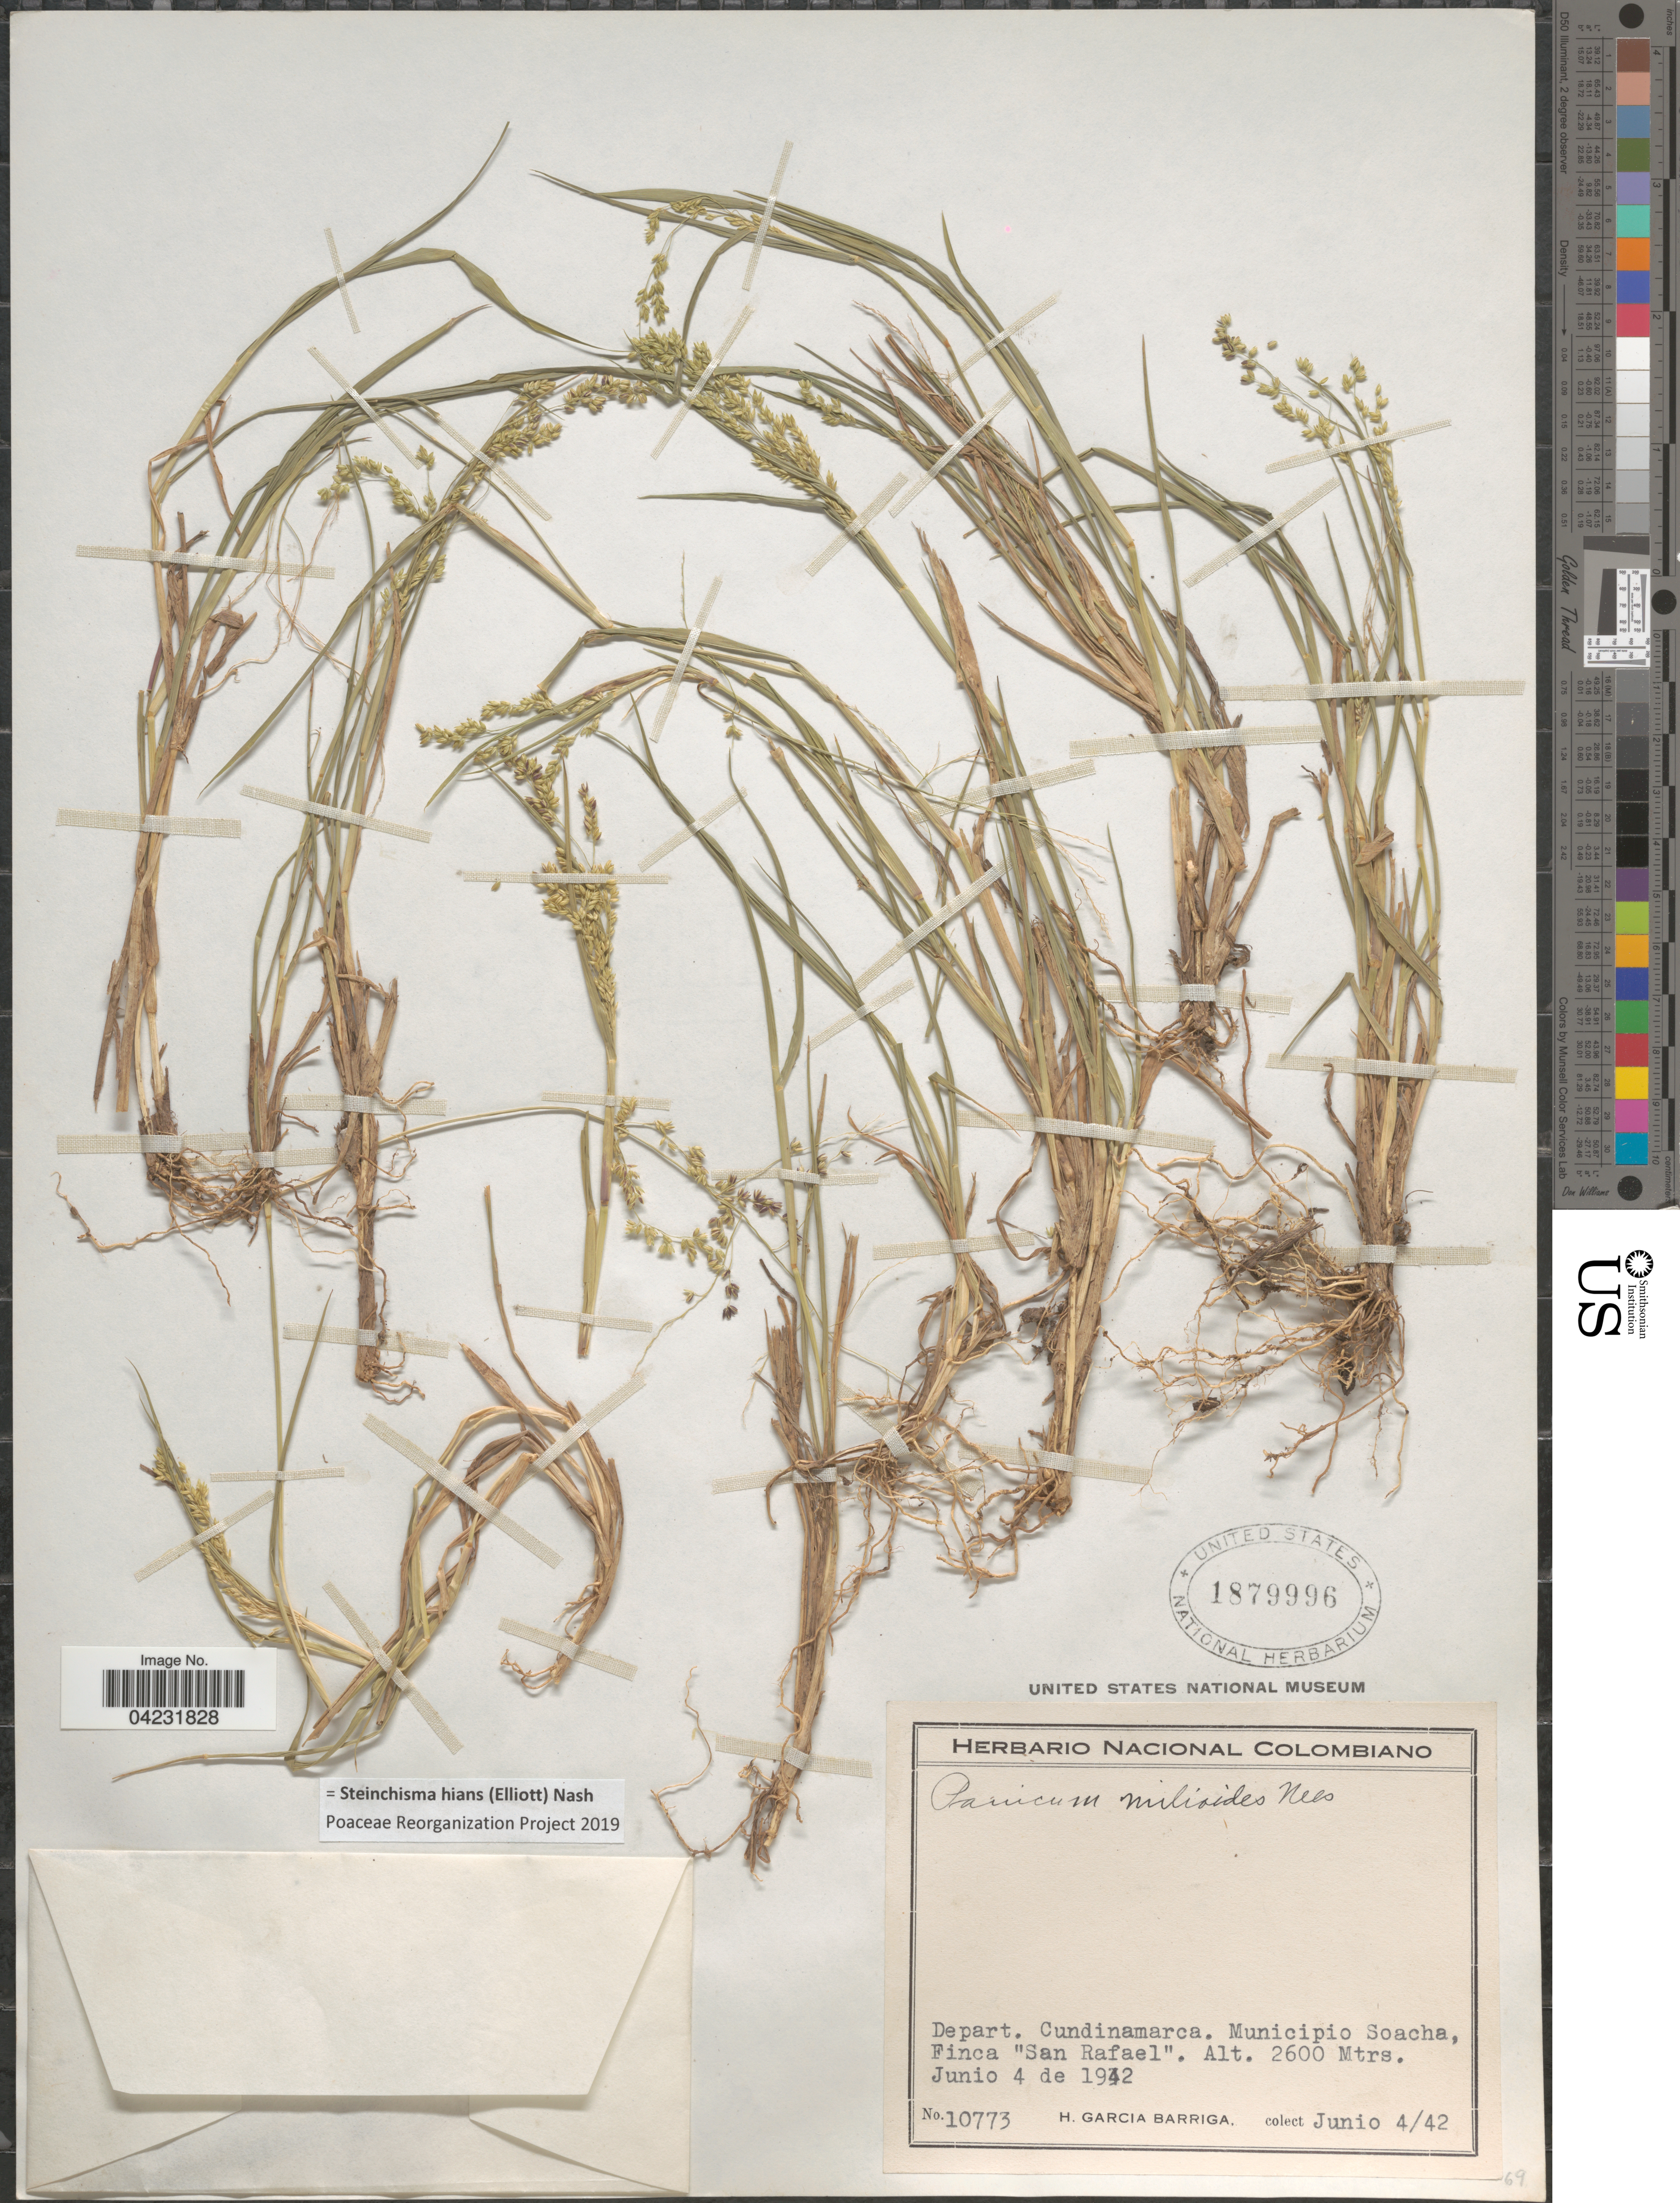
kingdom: Plantae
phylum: Tracheophyta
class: Liliopsida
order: Poales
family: Poaceae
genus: Steinchisma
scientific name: Steinchisma hians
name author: (Elliott) Nash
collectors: H. García Barriga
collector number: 10773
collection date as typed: Transcribed d/m/y: 4/6/42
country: Colombia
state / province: Cundinamarca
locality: Depart. Cundinamarca. Municipio Soacha, Finca "San Rafael".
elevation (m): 2600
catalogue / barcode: US 1879996